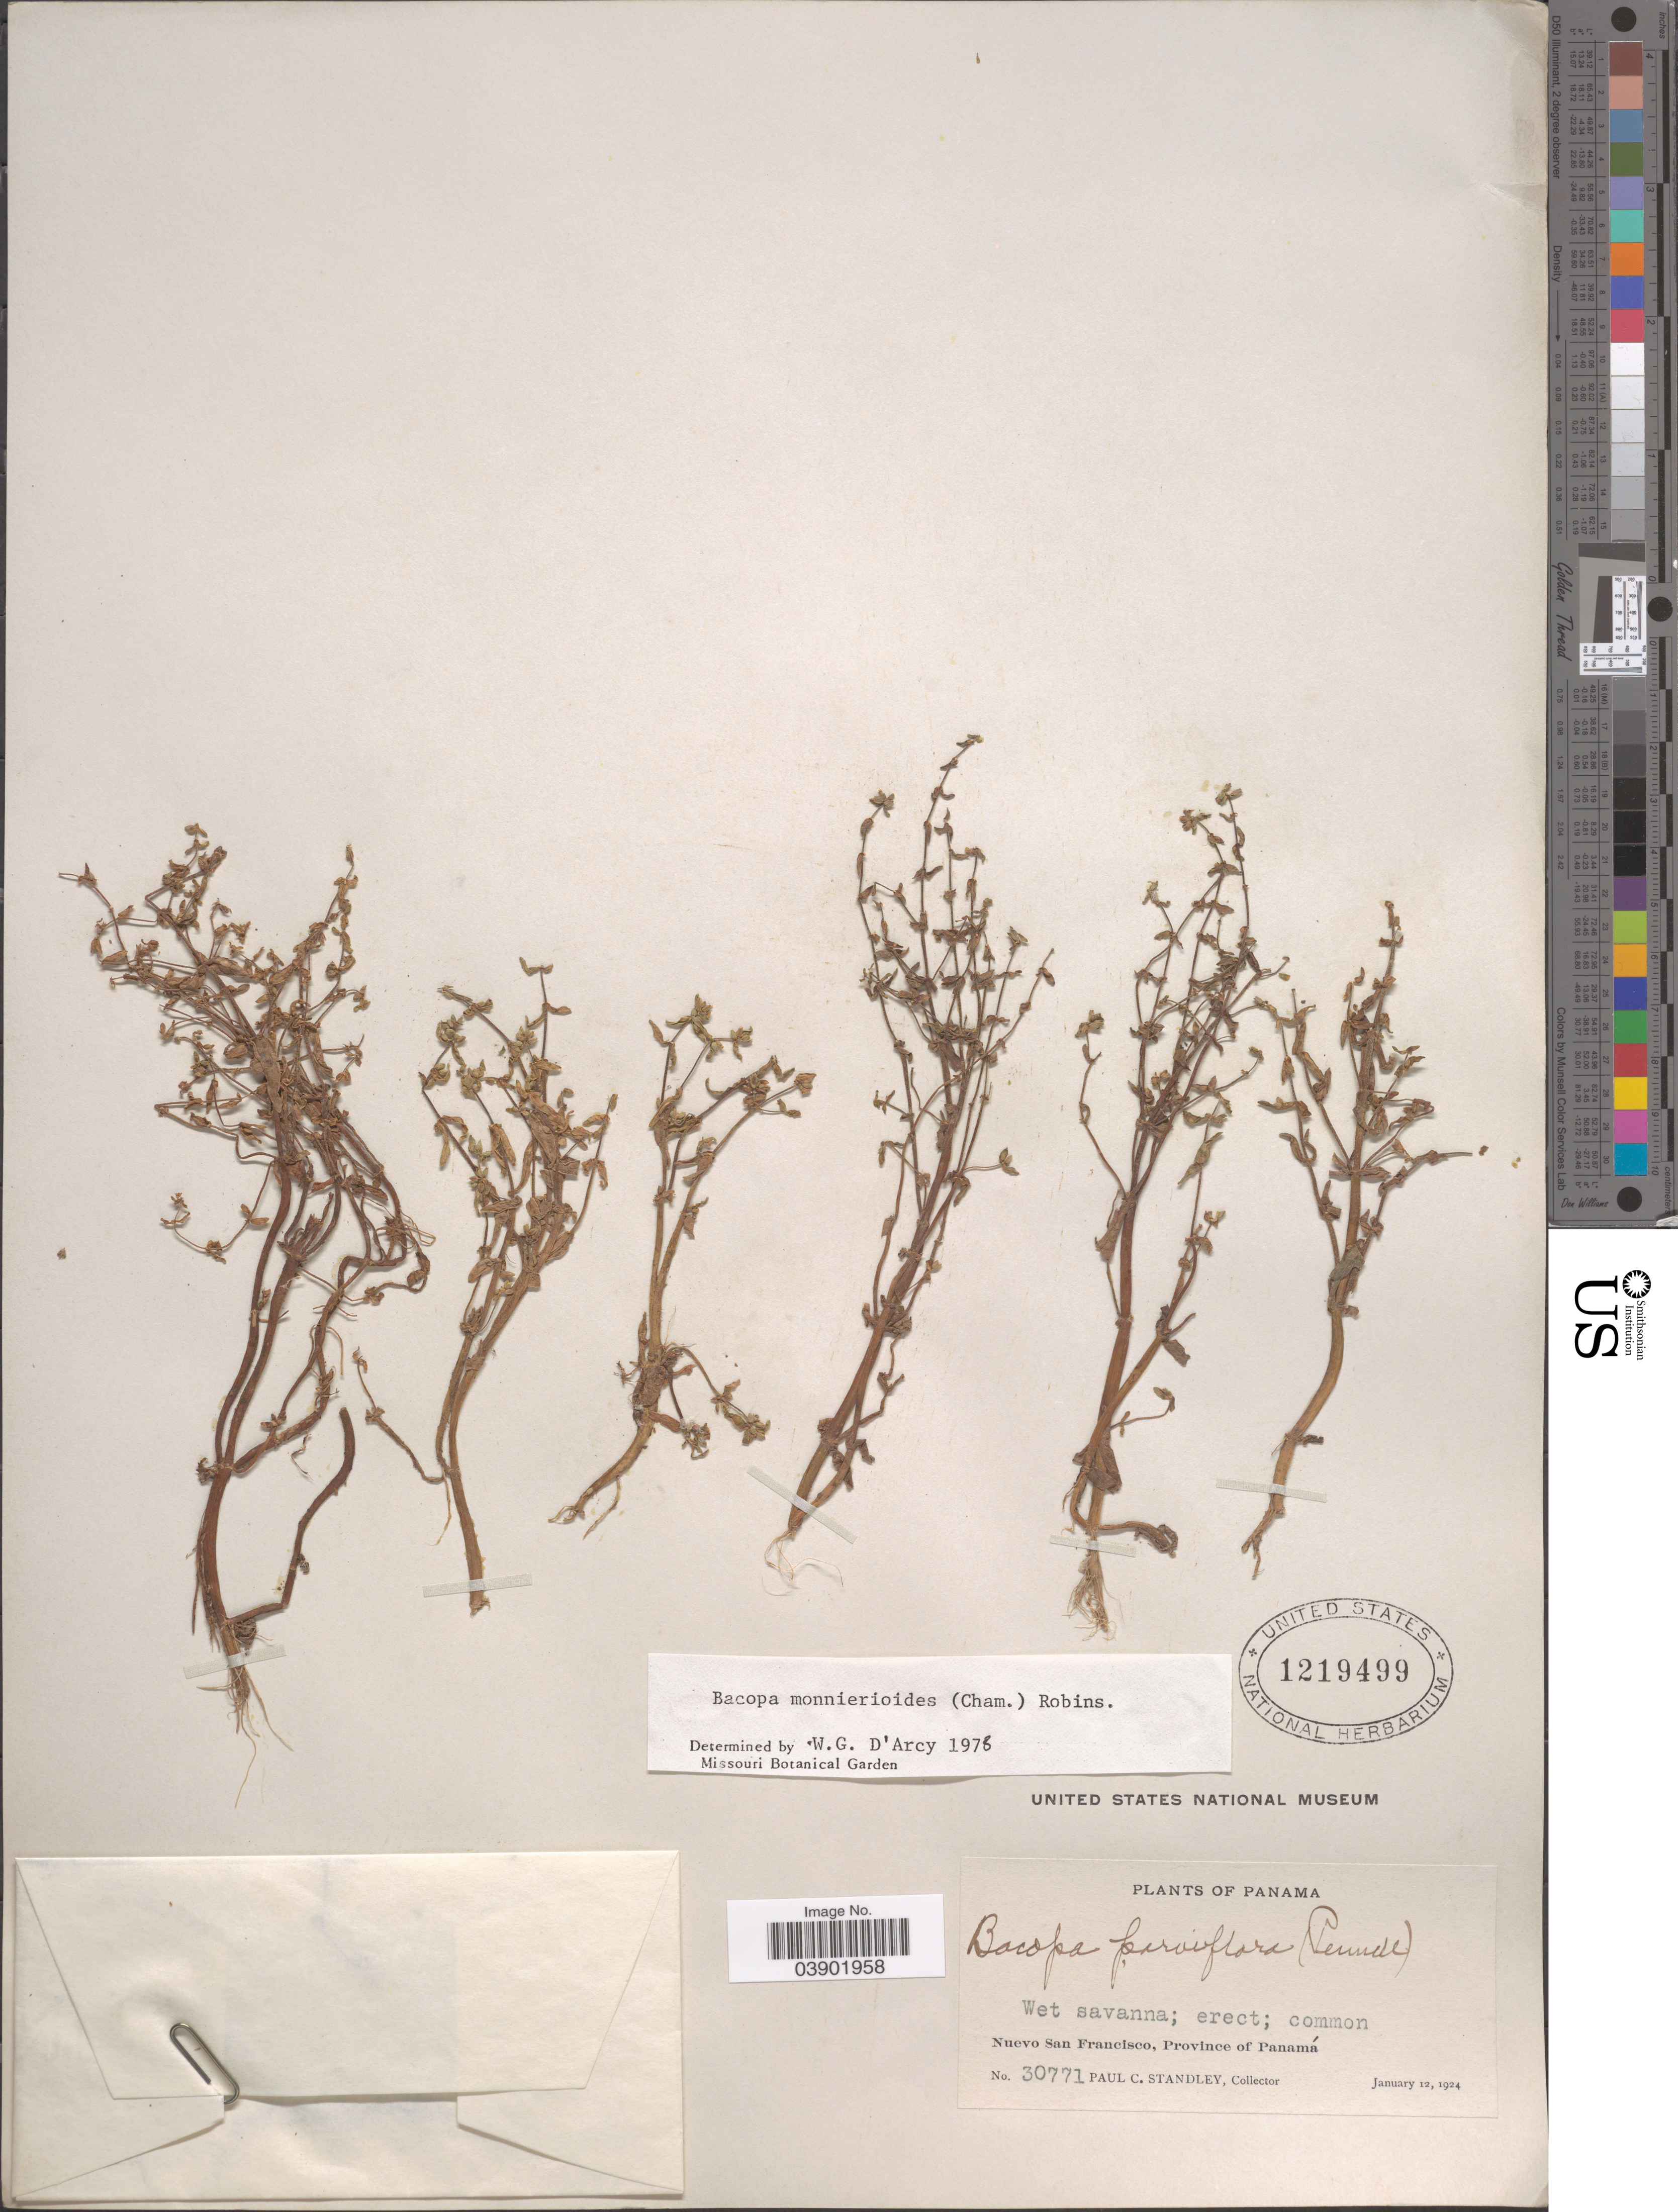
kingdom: Plantae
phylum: Tracheophyta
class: Magnoliopsida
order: Lamiales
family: Plantaginaceae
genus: Bacopa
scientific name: Bacopa monnierioides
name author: (Cham.) B.L. Rob.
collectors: P. C. Standley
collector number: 30771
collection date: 1924-01-12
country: Panama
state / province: Panamá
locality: Nuevo San Francisco.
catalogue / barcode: US 1219499